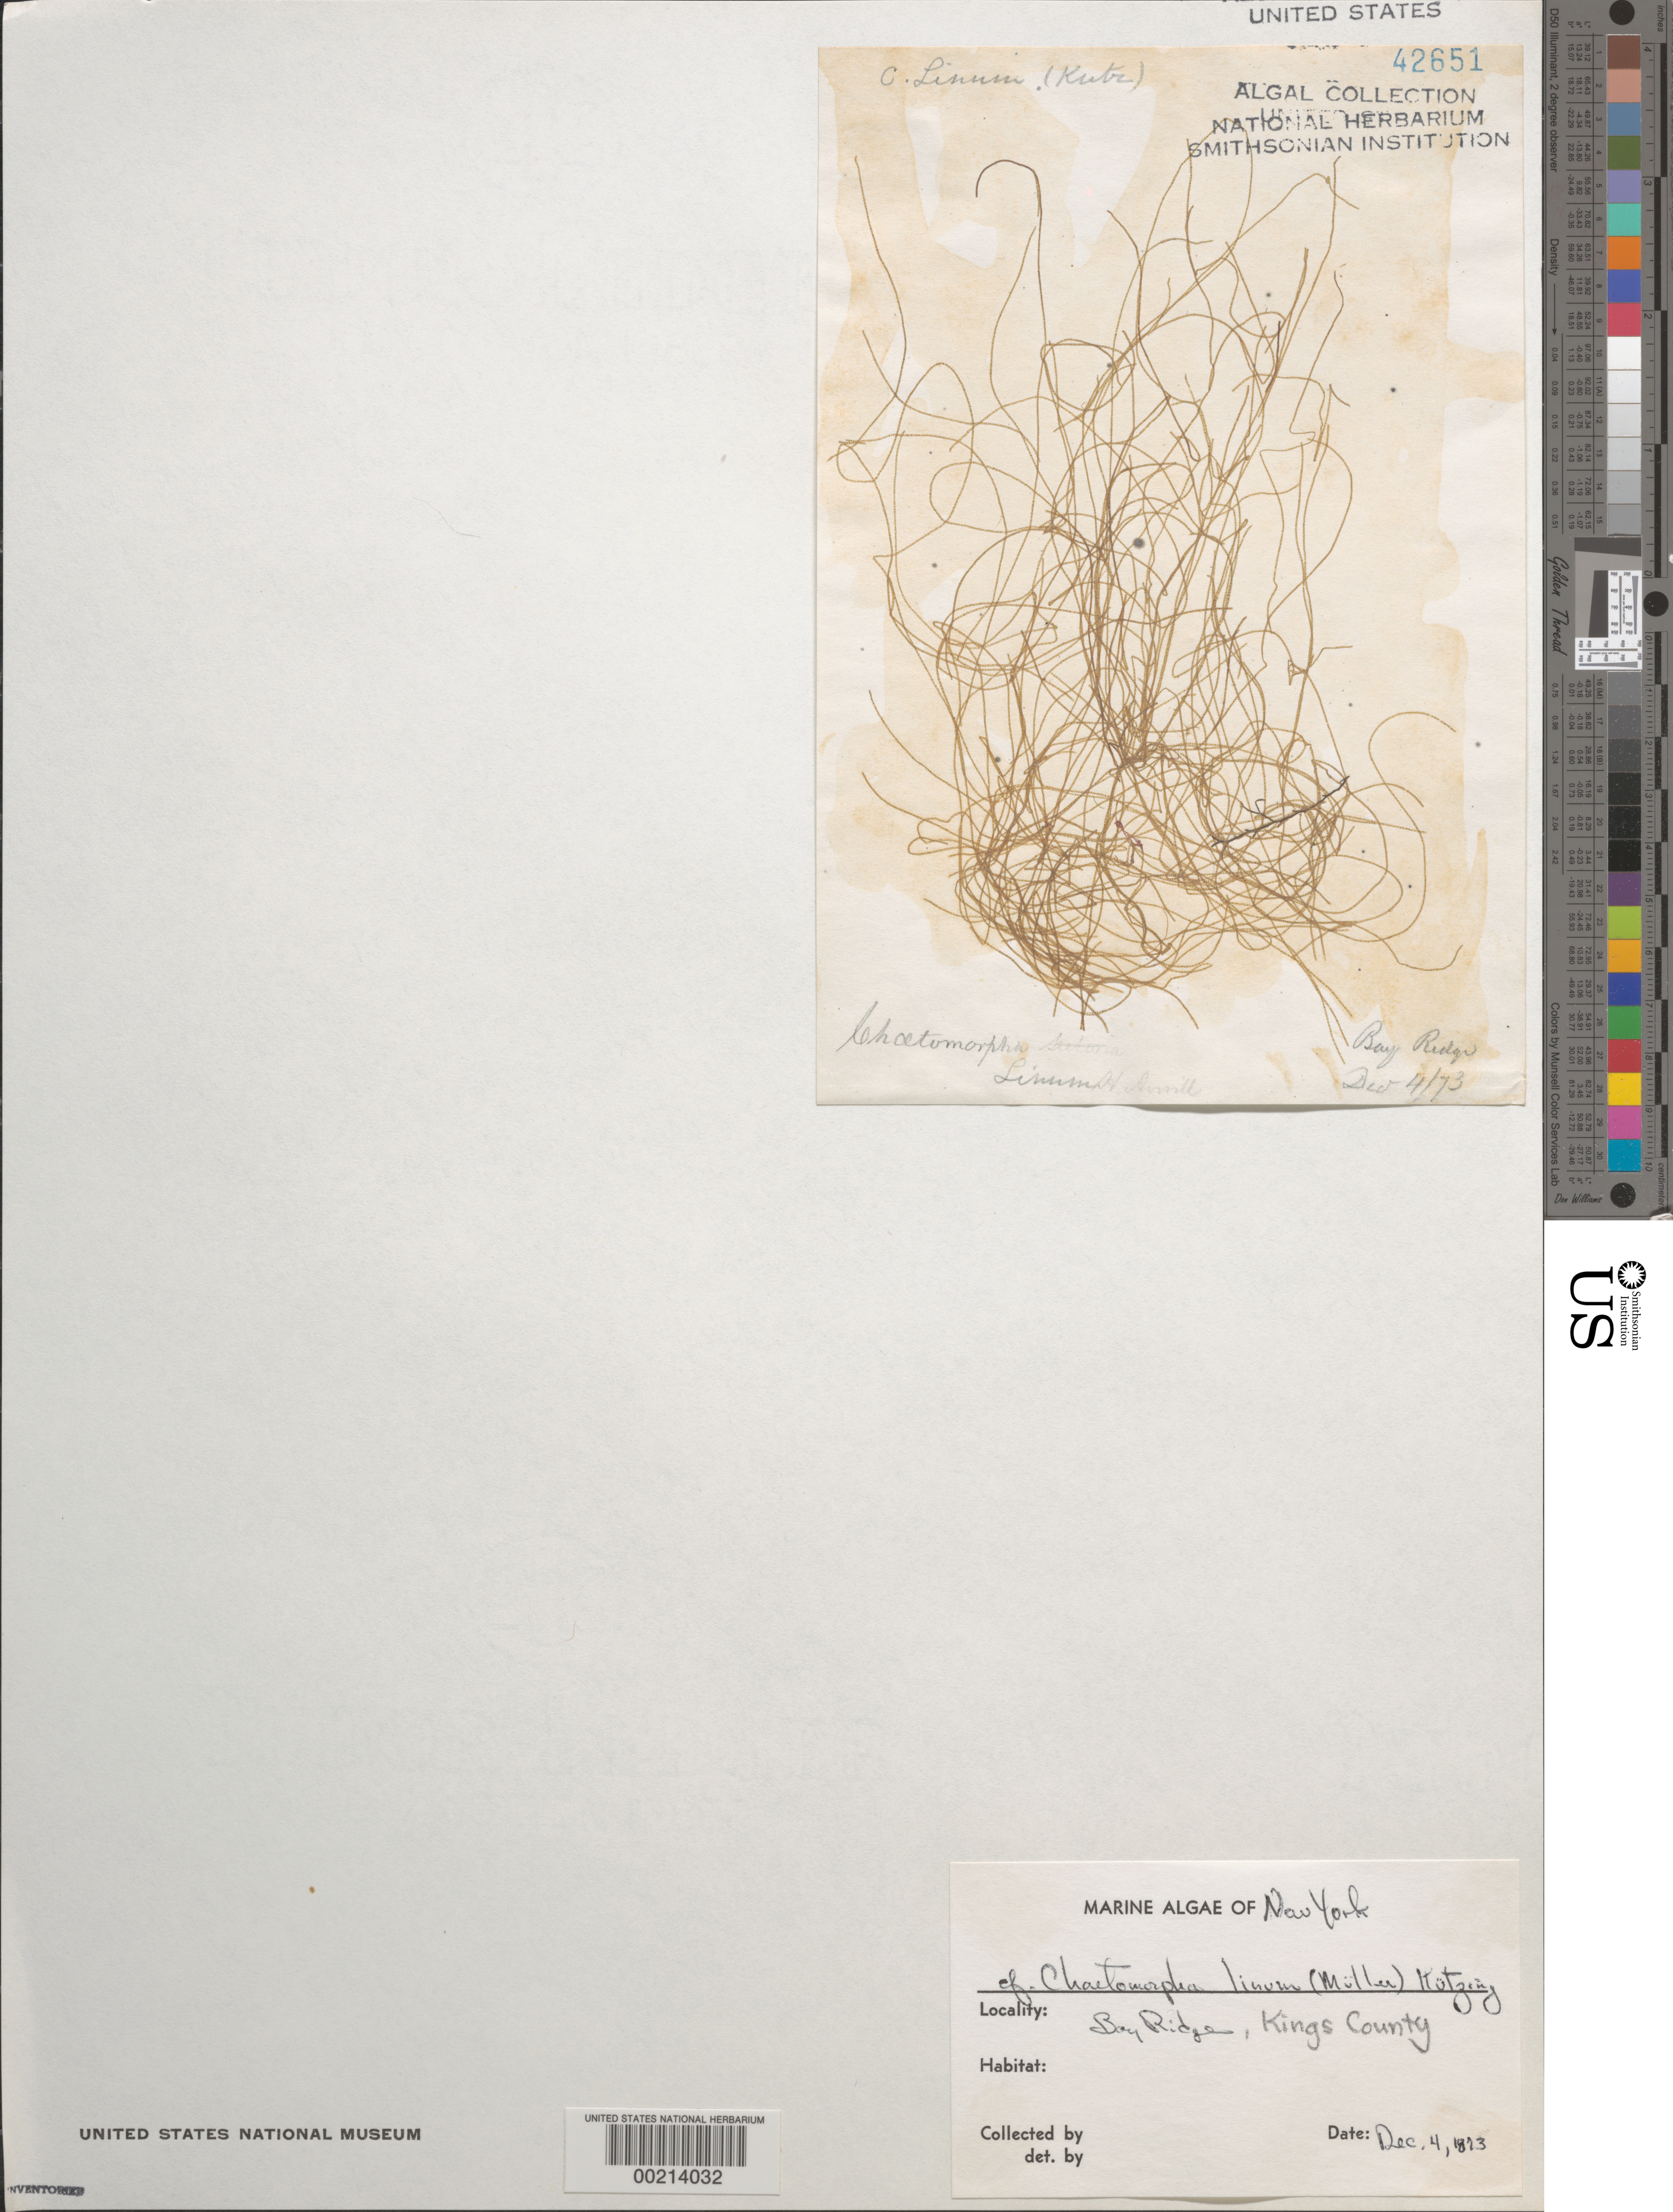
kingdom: Plantae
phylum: Chlorophyta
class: Ulvophyceae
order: Cladophorales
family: Cladophoraceae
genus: Chaetomorpha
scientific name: Chaetomorpha linum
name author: (O.F. Muell.) Kütz.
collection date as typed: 04 Dec 1873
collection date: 1873-12-04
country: United States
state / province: New York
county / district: Kings County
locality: Bay Ridge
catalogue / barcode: US 42651